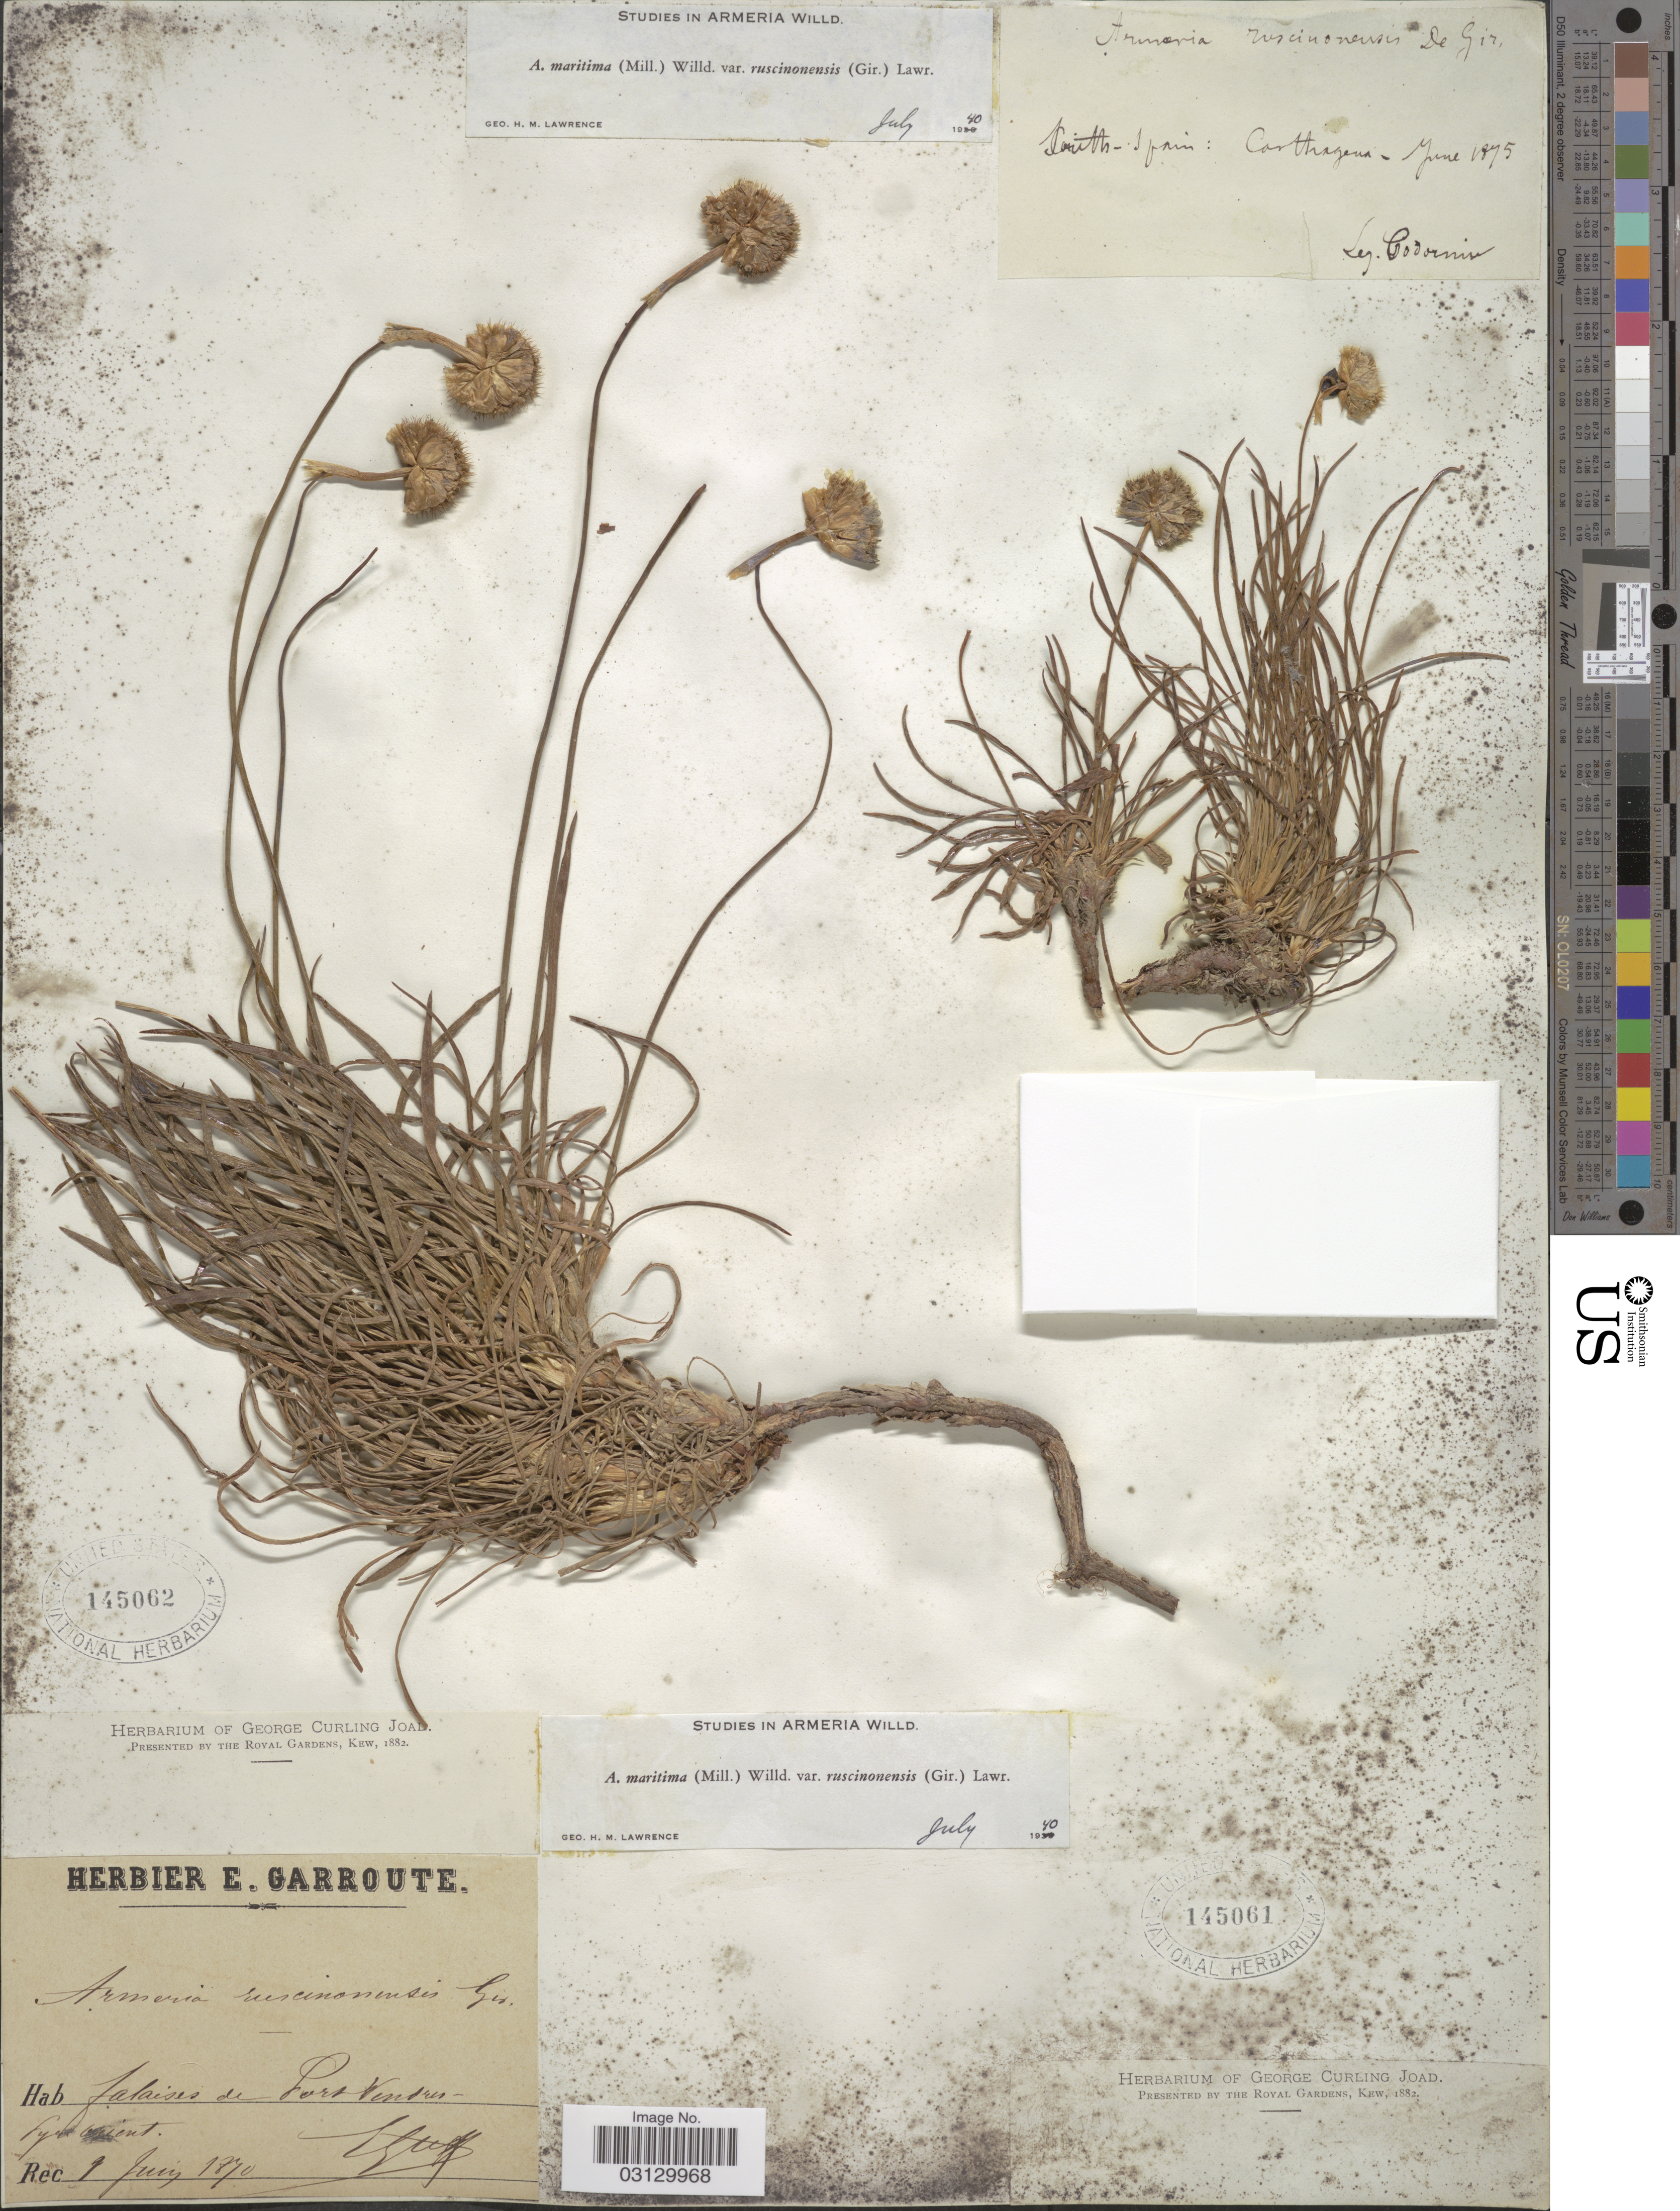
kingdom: Plantae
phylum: Tracheophyta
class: Magnoliopsida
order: Caryophyllales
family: Plumbaginaceae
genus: Armeria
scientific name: Armeria maritima var. ruscinonensis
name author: (Girard) Lawr.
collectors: Codorniu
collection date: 1875-06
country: Spain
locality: South-Spain: Carthagena.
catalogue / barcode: US 145061